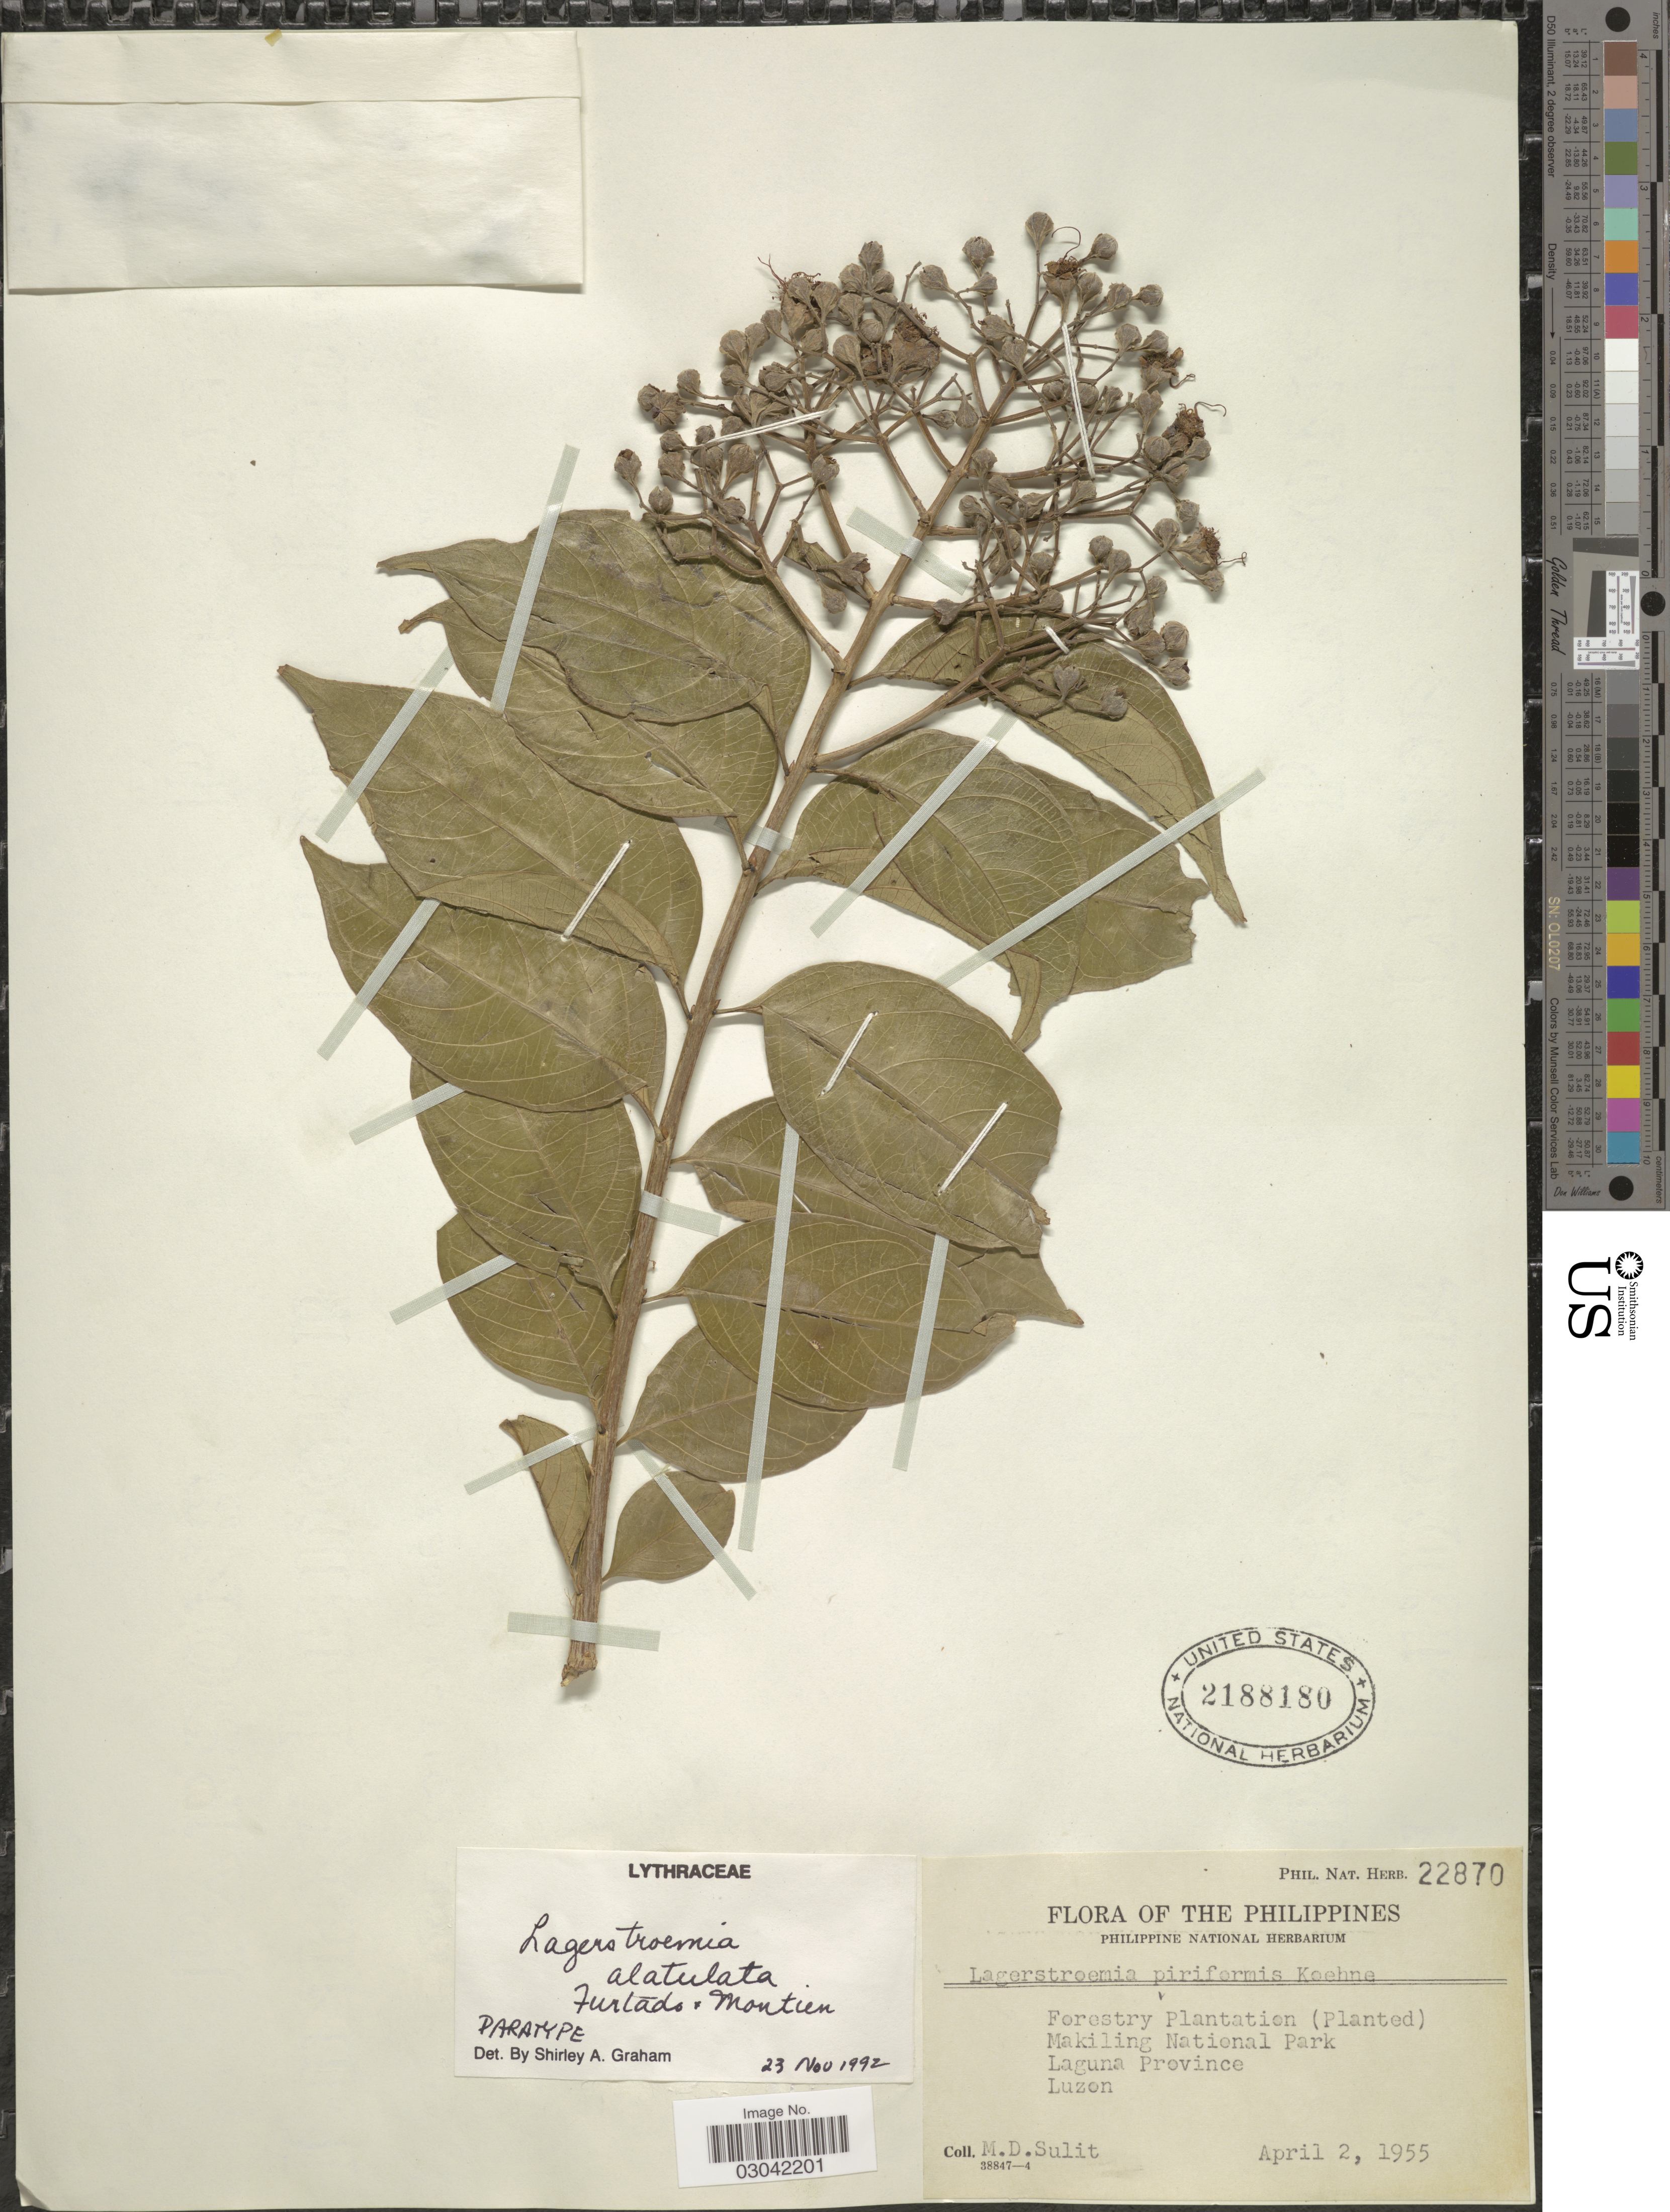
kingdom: Plantae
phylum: Tracheophyta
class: Magnoliopsida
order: Myrtales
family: Lythraceae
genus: Lagerstroemia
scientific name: Lagerstroemia alatulata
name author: Furtado & Montien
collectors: M. Sulit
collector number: Phil. Nat. Herb. 22870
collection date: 1955-04-02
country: Philippines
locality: Forestry Plantation. Makiling National Park. Laguna Province. Luzon.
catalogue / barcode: US 2188180